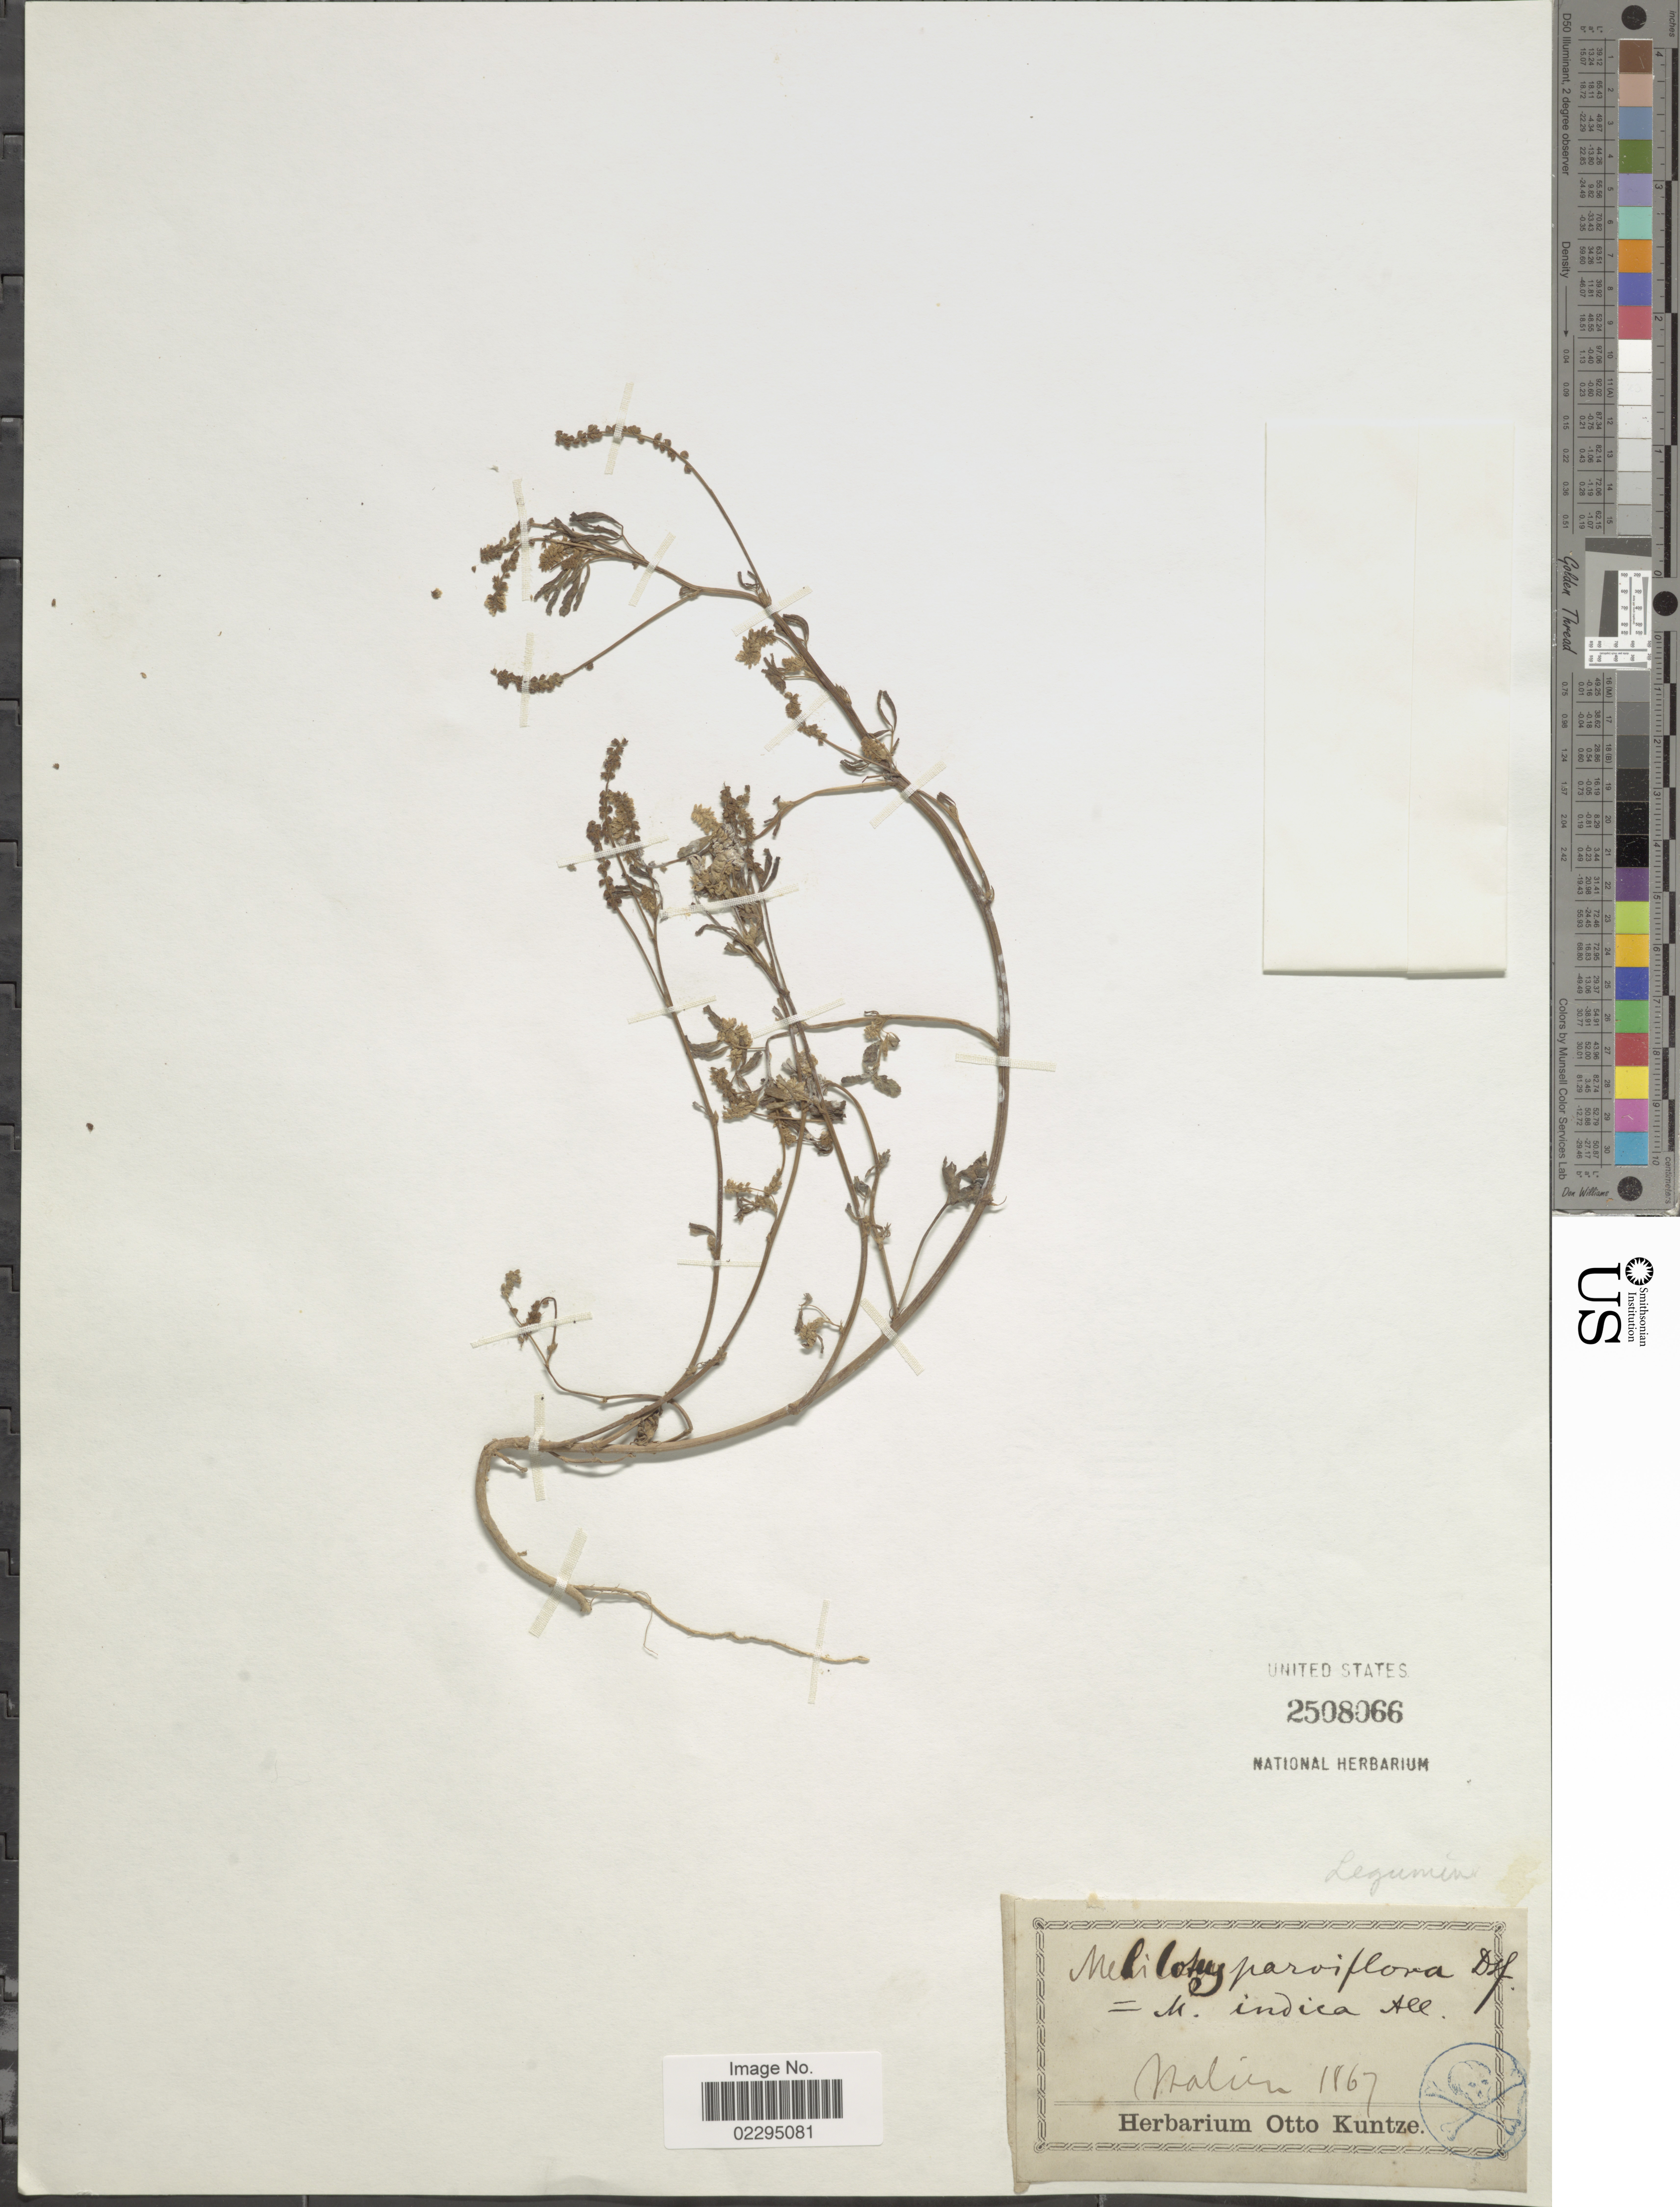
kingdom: Plantae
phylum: Tracheophyta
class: Magnoliopsida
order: Fabales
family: Fabaceae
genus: Melilotus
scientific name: Melilotus indicus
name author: (L.) All.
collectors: ex herb. Otto Kuntze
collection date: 1867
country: Italy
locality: Italien [Malvin? interpreted]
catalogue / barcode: US 2508066